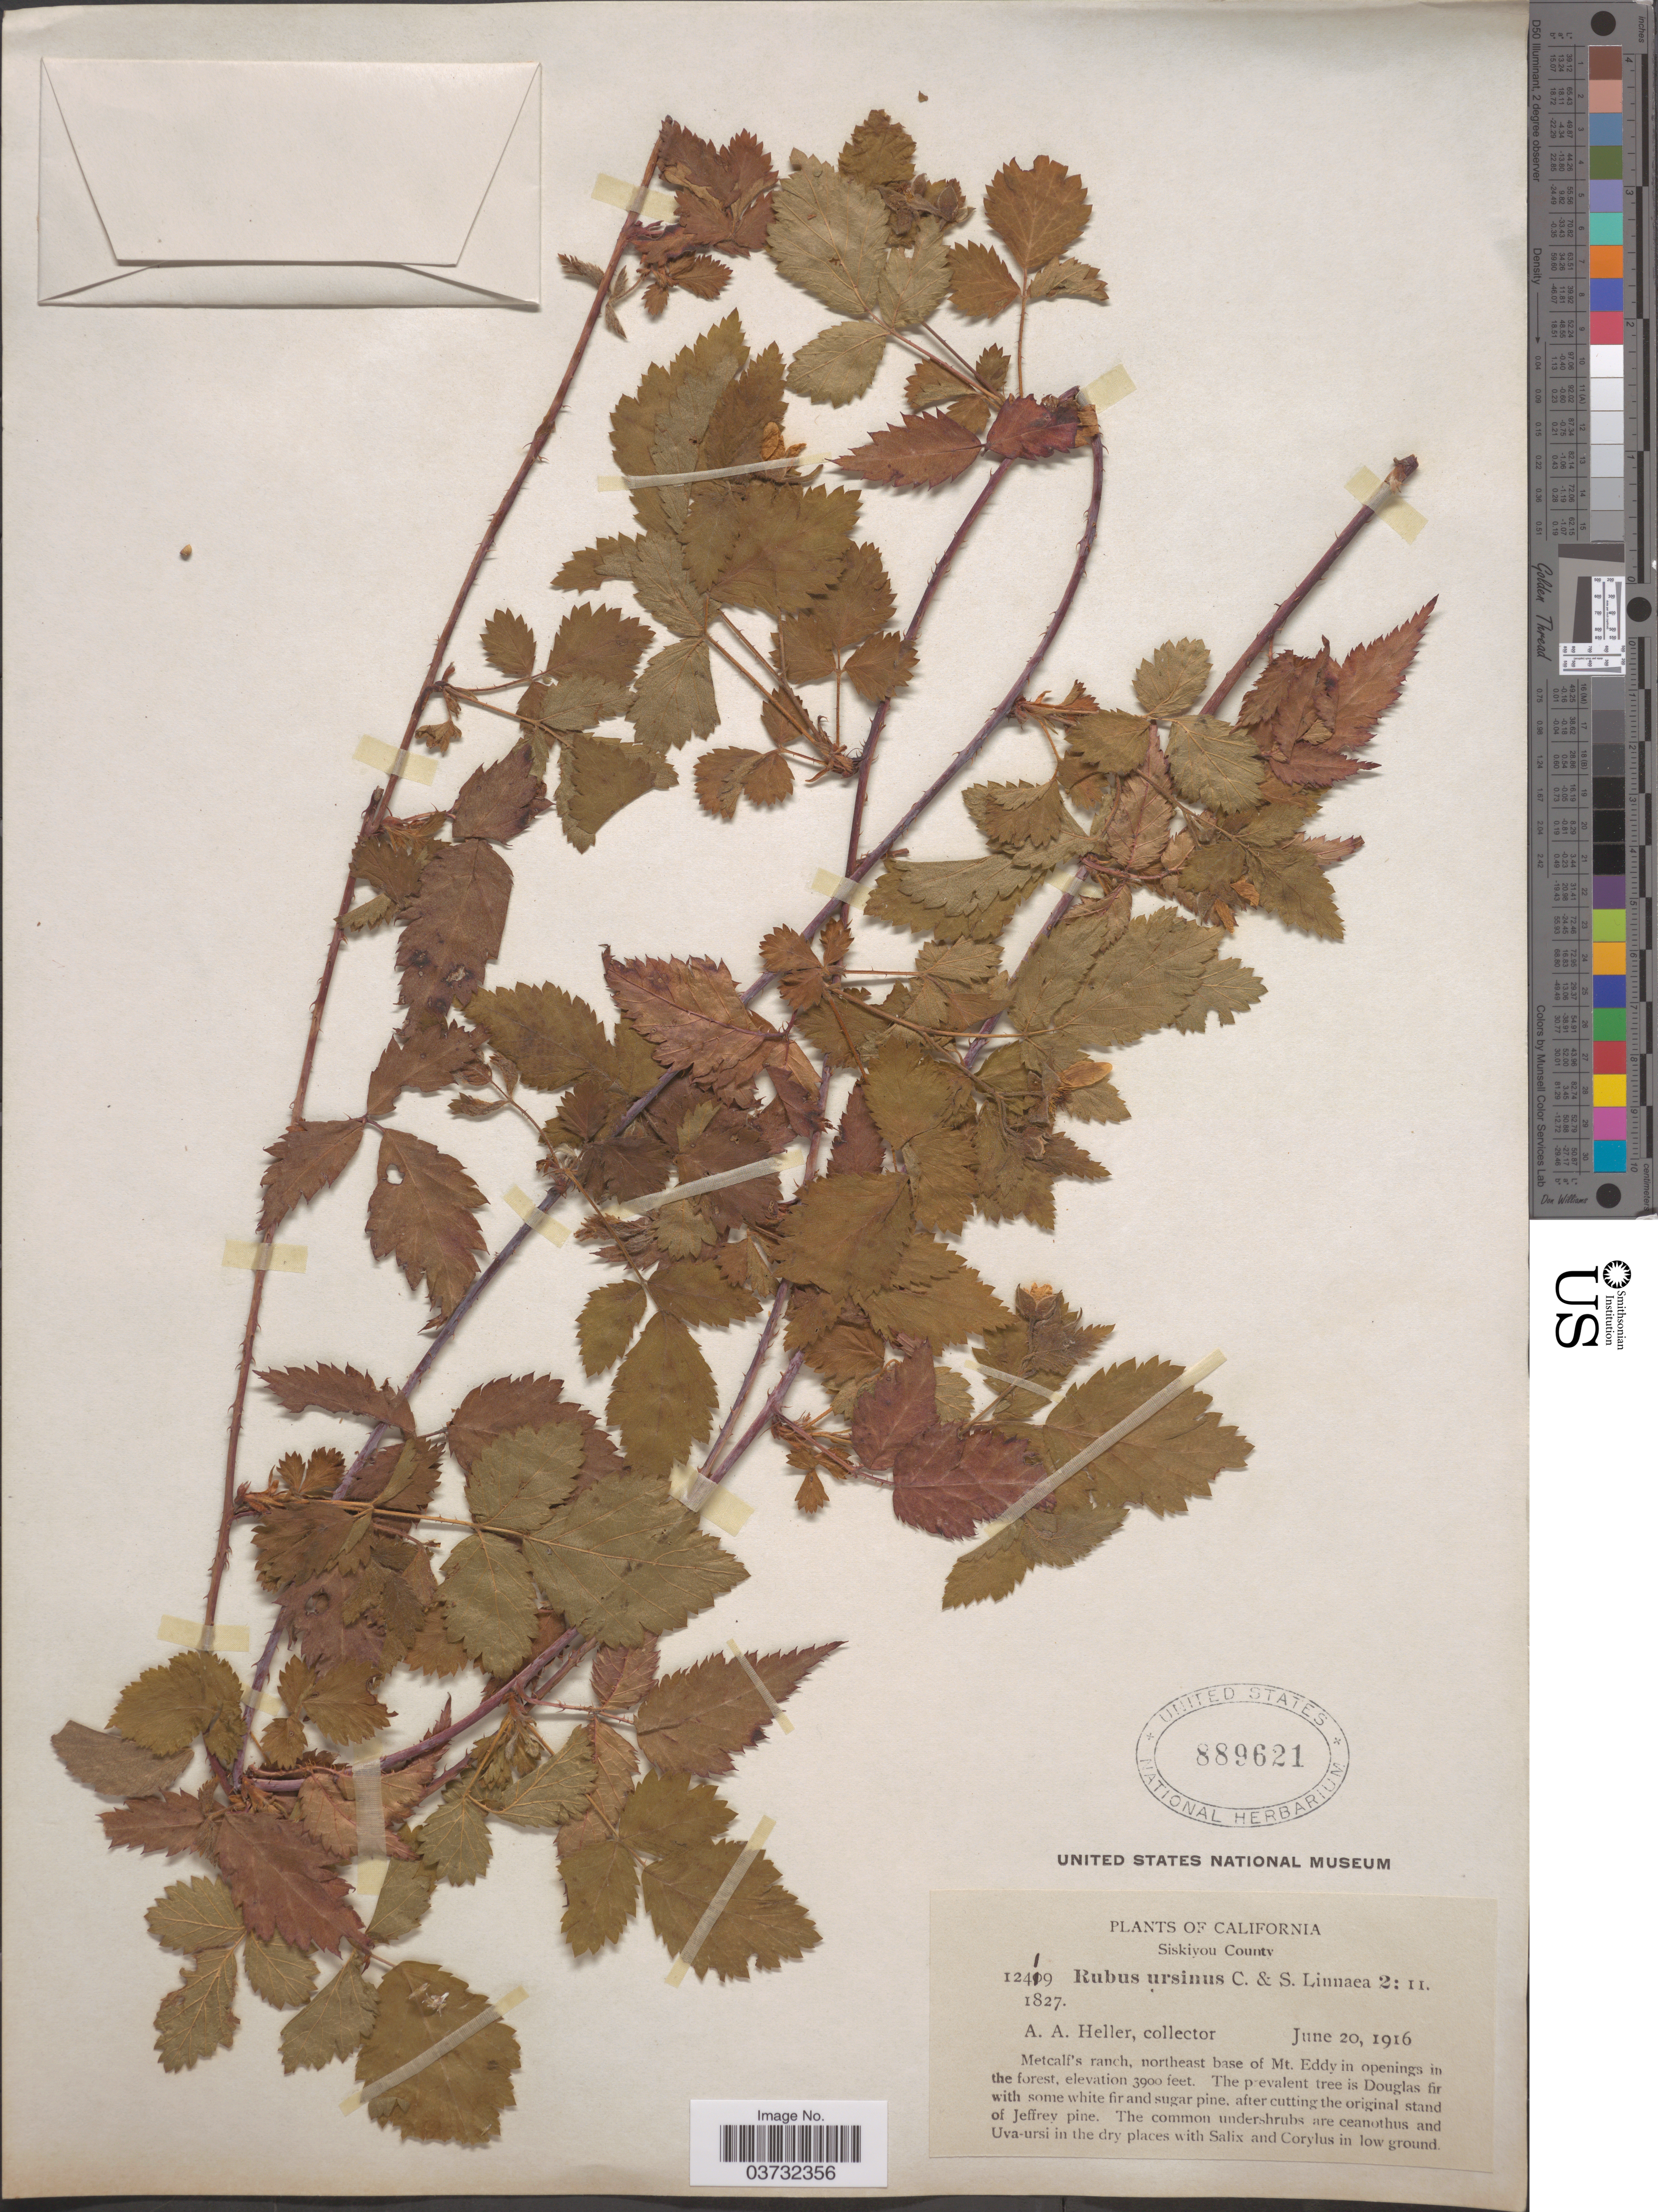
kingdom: Plantae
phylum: Tracheophyta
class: Magnoliopsida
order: Rosales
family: Rosaceae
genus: Rubus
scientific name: Rubus ursinus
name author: (Schltdl.) Cham.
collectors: A. A. Heller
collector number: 12419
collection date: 1916-06-20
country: United States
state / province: California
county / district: Siskiyou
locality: Siskiyou County. Metcalf's ranch, northeast base of Mt. Eddy in openings in the forest.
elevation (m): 1189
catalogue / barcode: US 889621